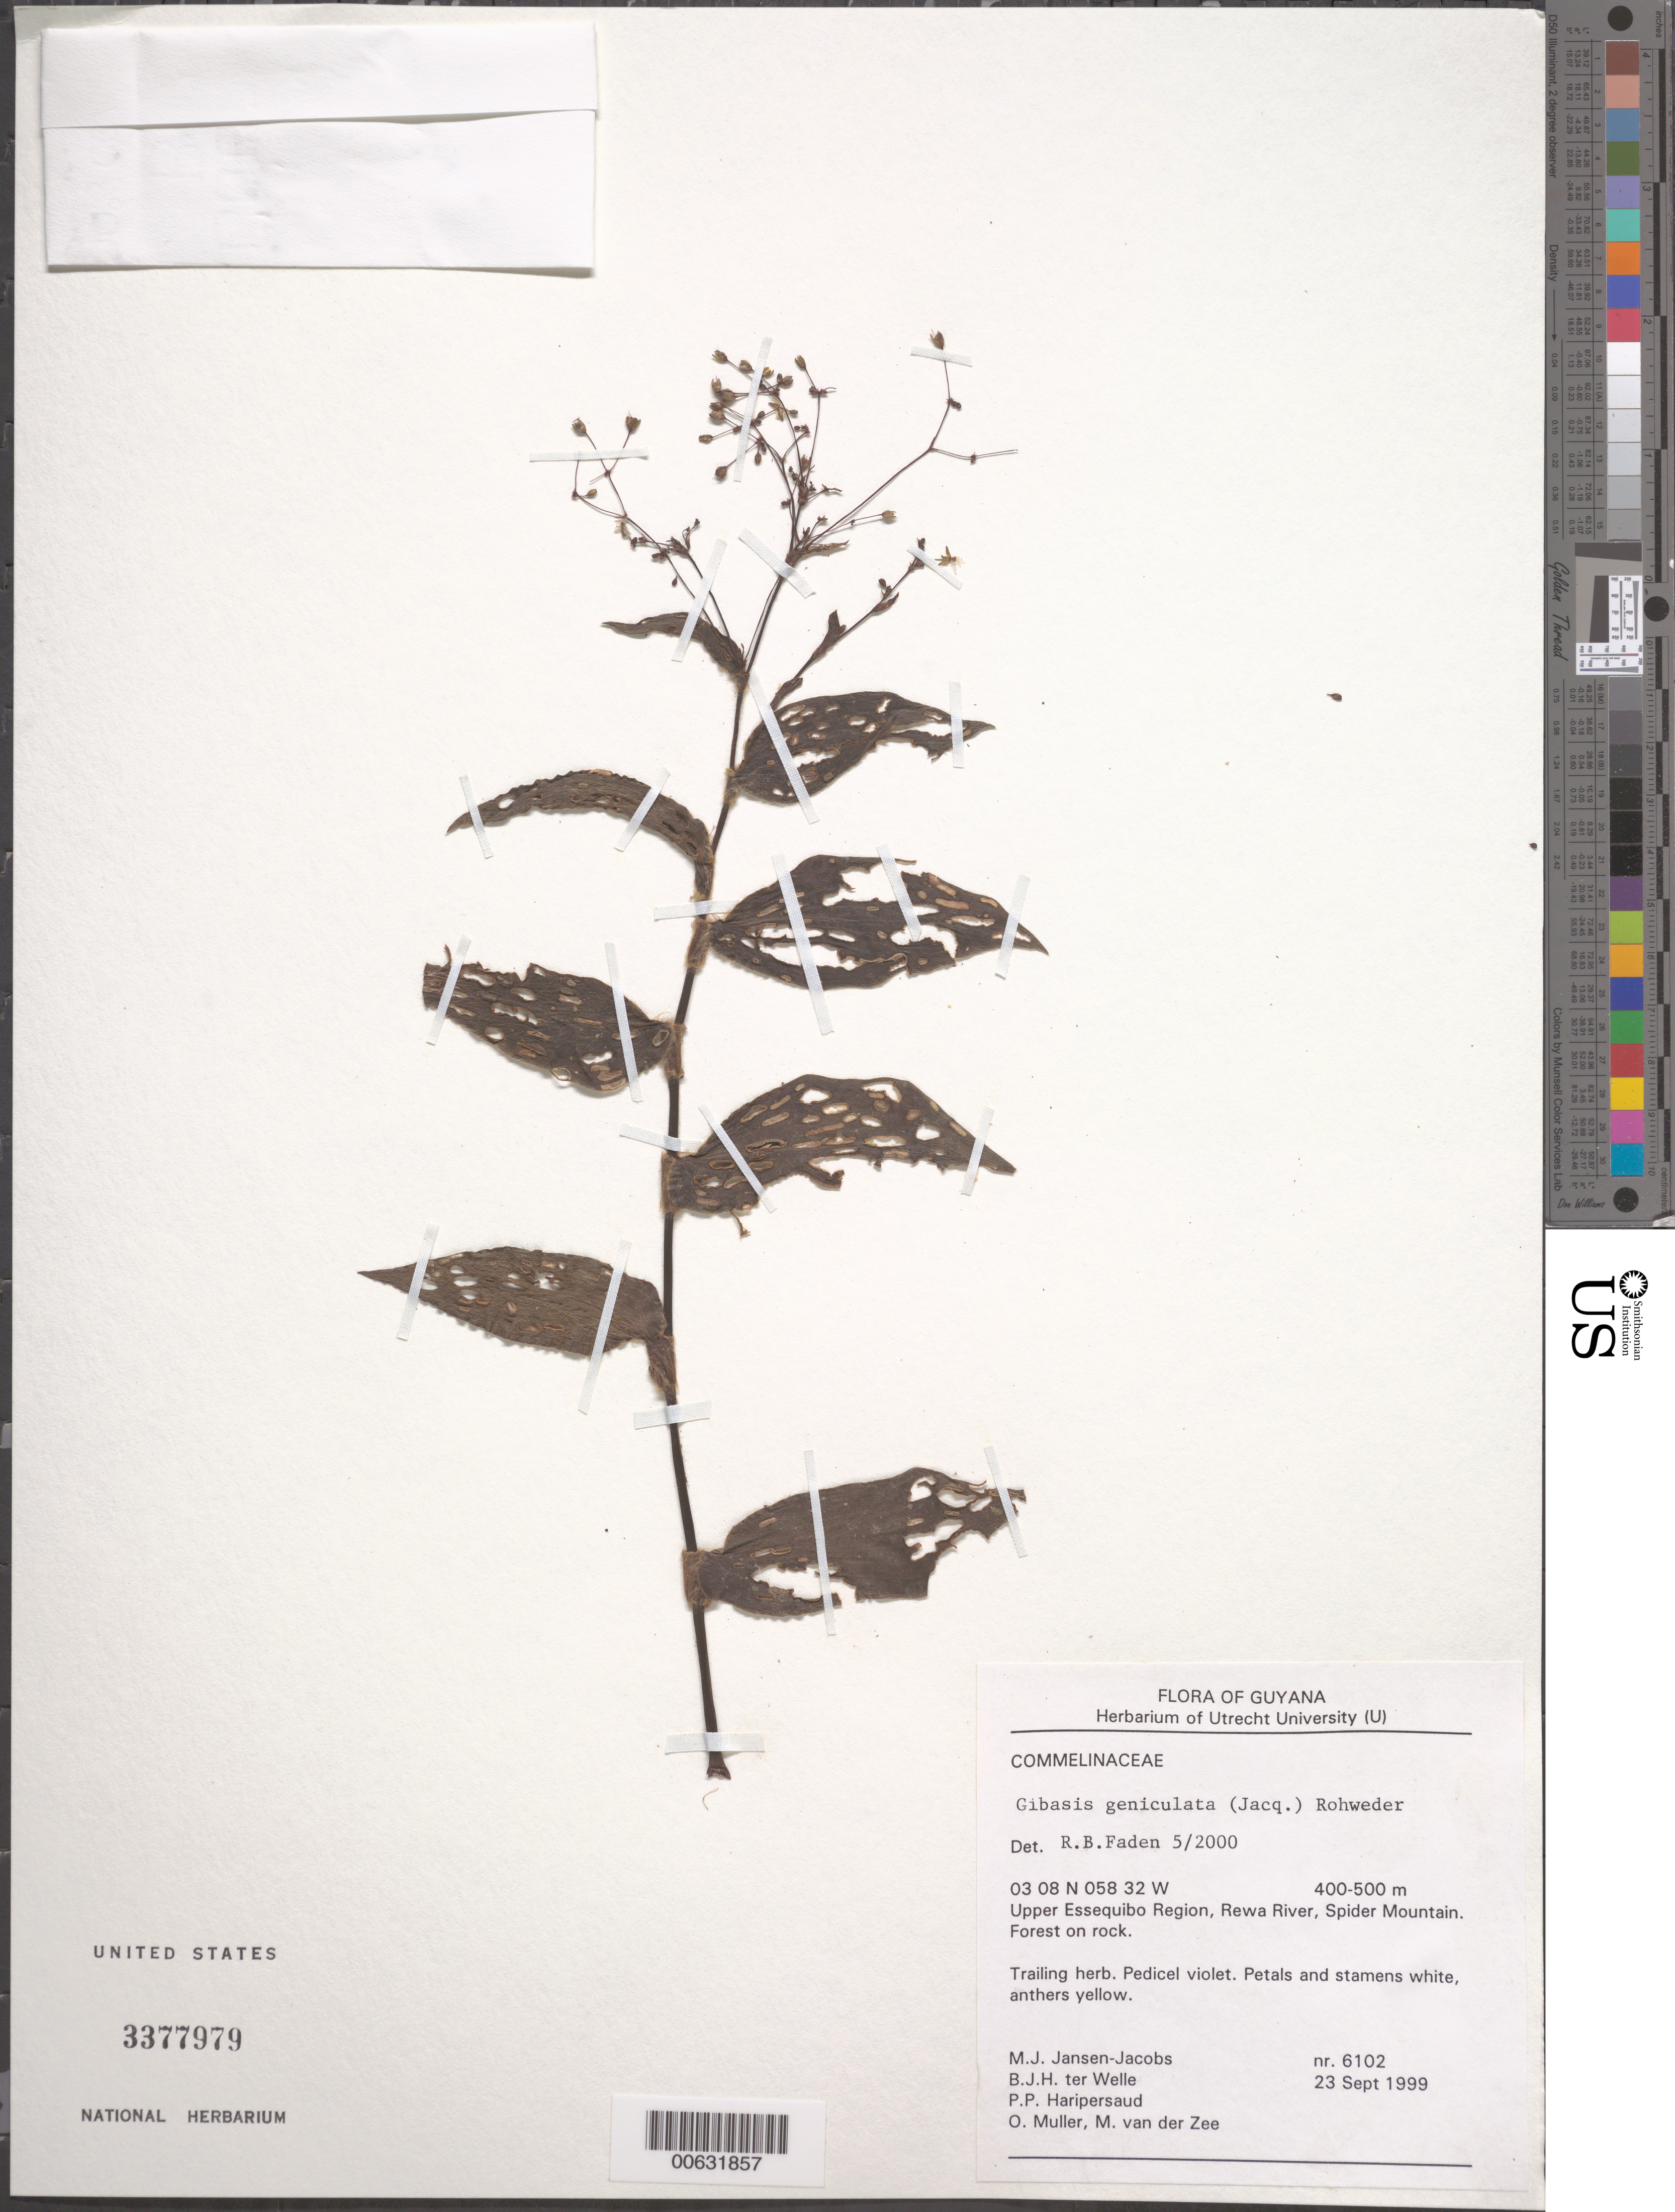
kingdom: Plantae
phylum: Tracheophyta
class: Liliopsida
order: Commelinales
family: Commelinaceae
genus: Gibasis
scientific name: Gibasis geniculata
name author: (Jacq.) Rohweder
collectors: M. J. Jansen-Jacobs, B. Welle, P. Haripersaud, O. Muller & M. van der Zee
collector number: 6102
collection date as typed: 23 Sep 1999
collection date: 1999-09-23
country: Guyana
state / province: U. Takutu-U. Essequibo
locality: Rewa river, near camp 2 at foot of spider mountain, upper essequibo dist.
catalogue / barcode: US 3377979